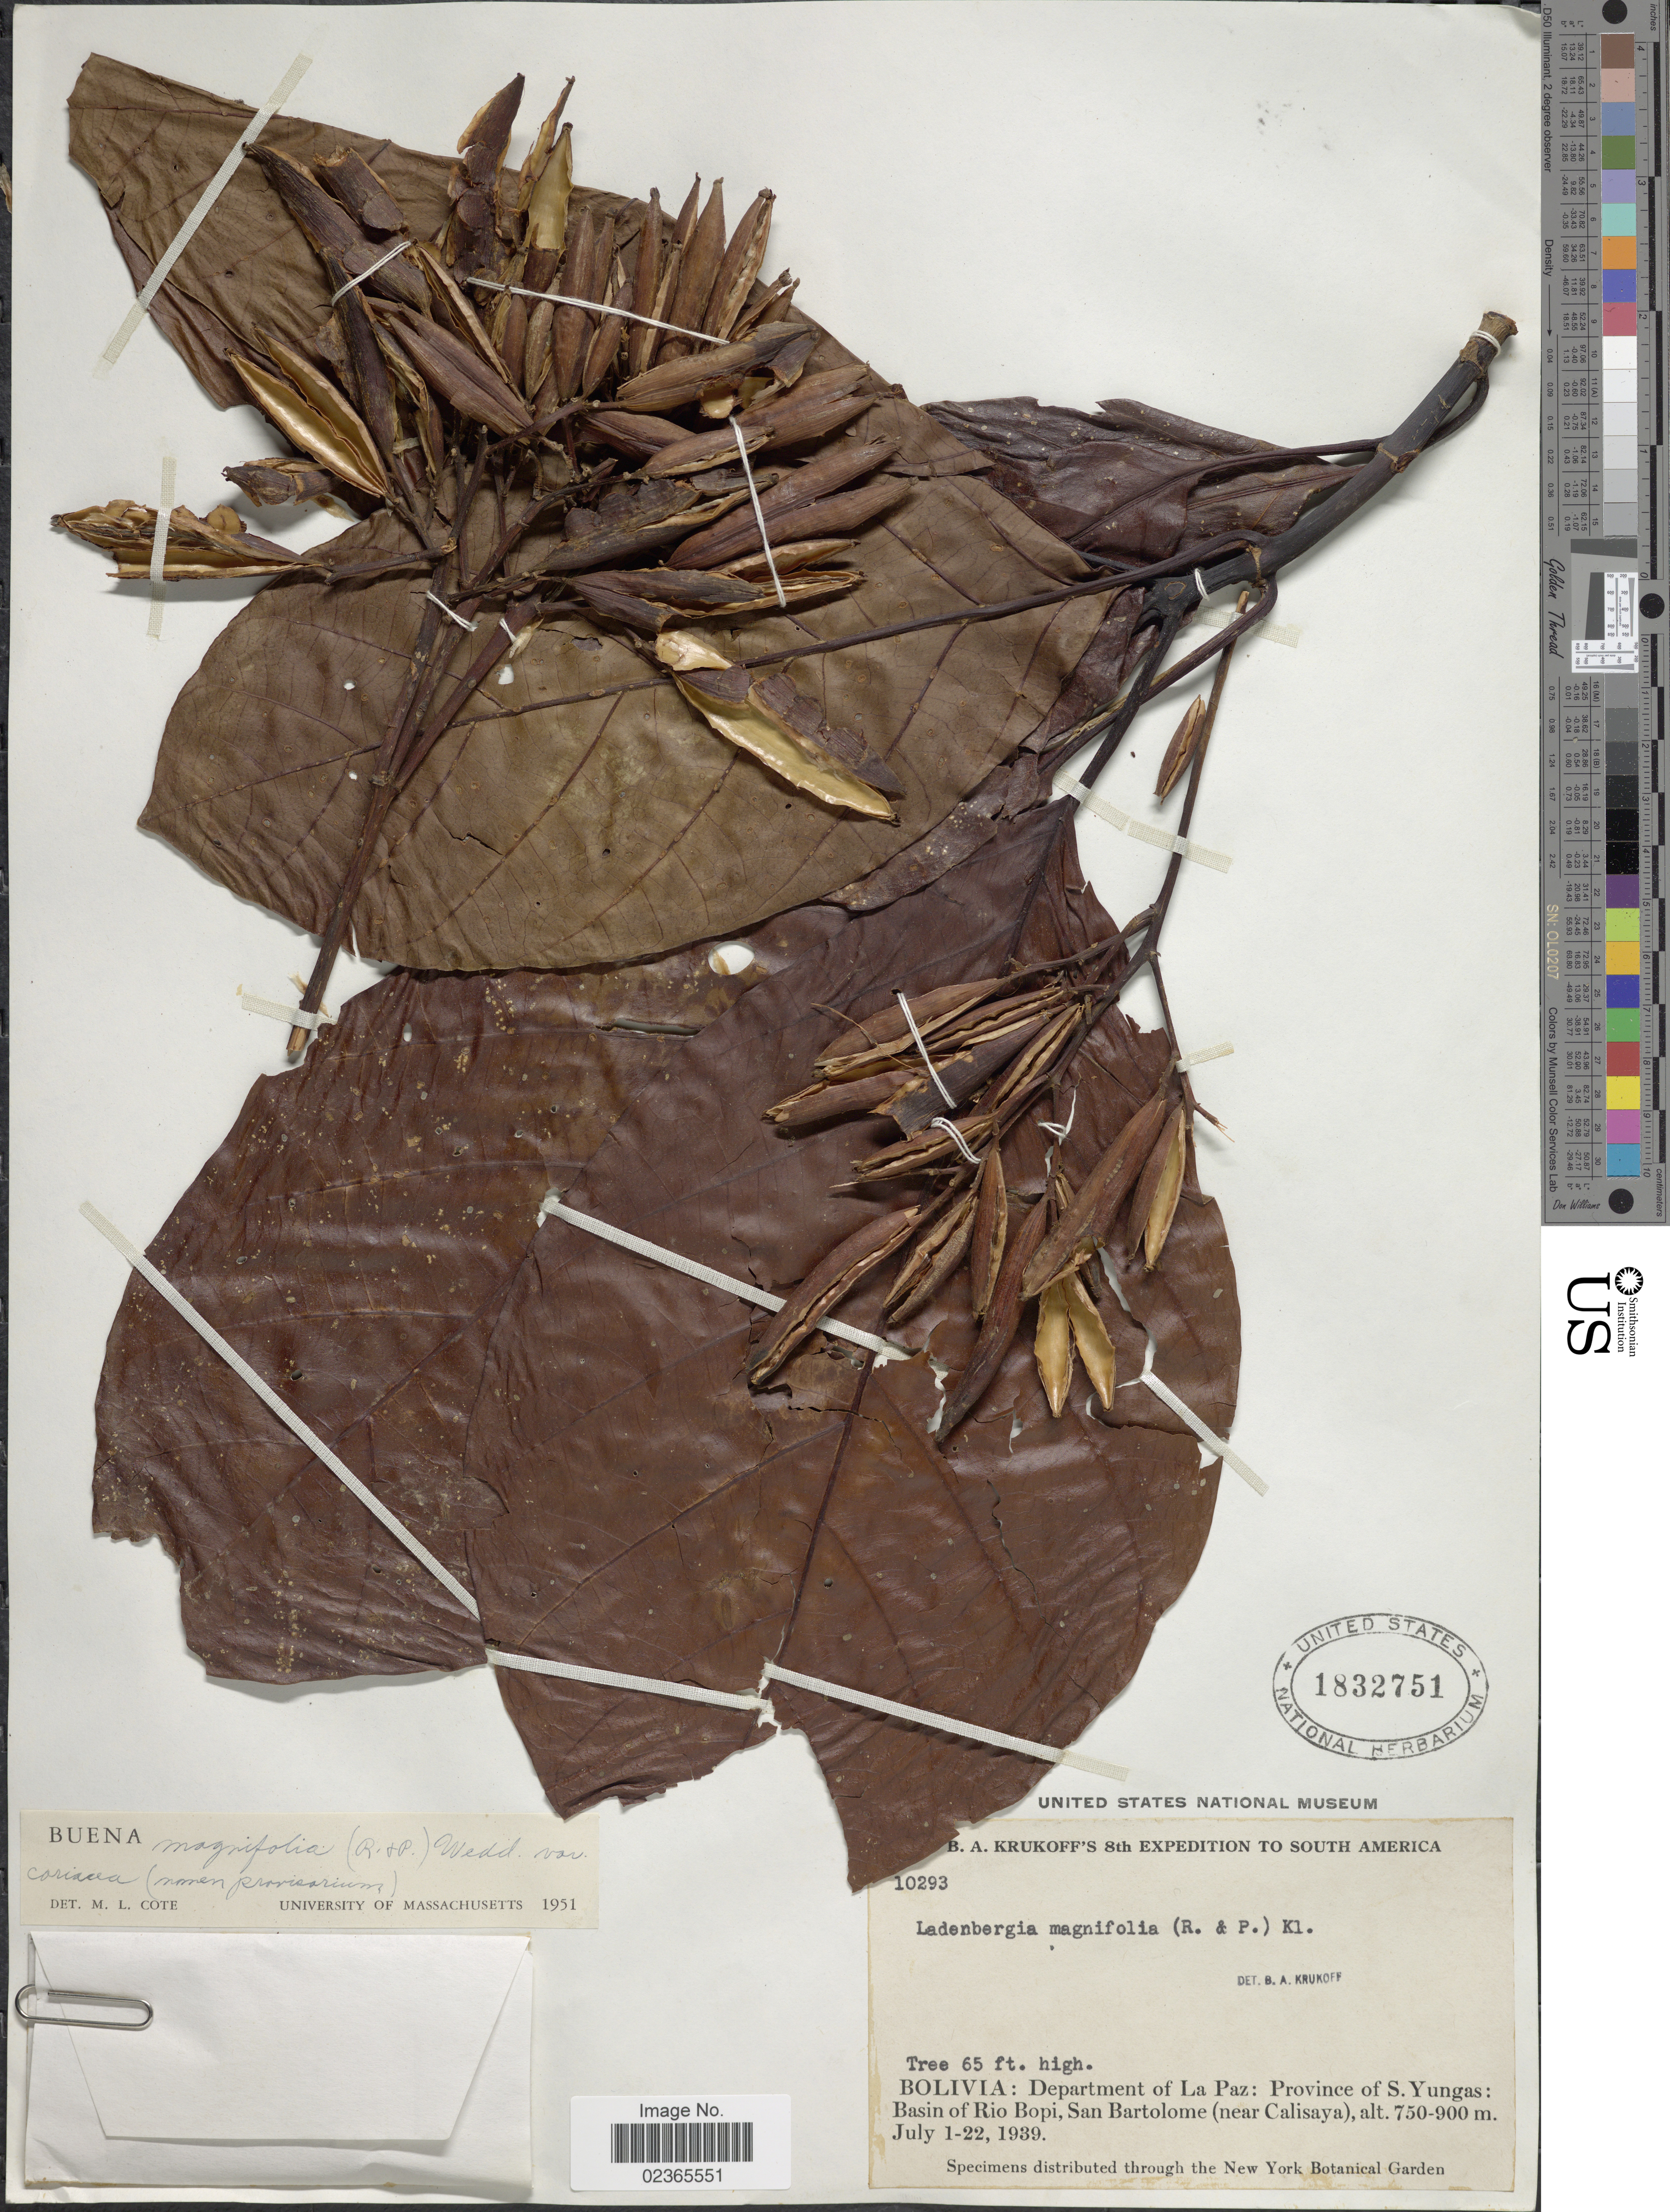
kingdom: Plantae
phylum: Tracheophyta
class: Magnoliopsida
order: Gentianales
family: Rubiaceae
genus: Ladenbergia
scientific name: Ladenbergia oblongifolia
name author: (Mutis) L. Andersson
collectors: B. A. Krukoff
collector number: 10293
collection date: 1939-07-01/1939-07-22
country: Bolivia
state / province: La Paz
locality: Province of S. Yungas: Basin of Rio Bopi, San Bartolome (near Calisaya)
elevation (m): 750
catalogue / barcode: US 1832751